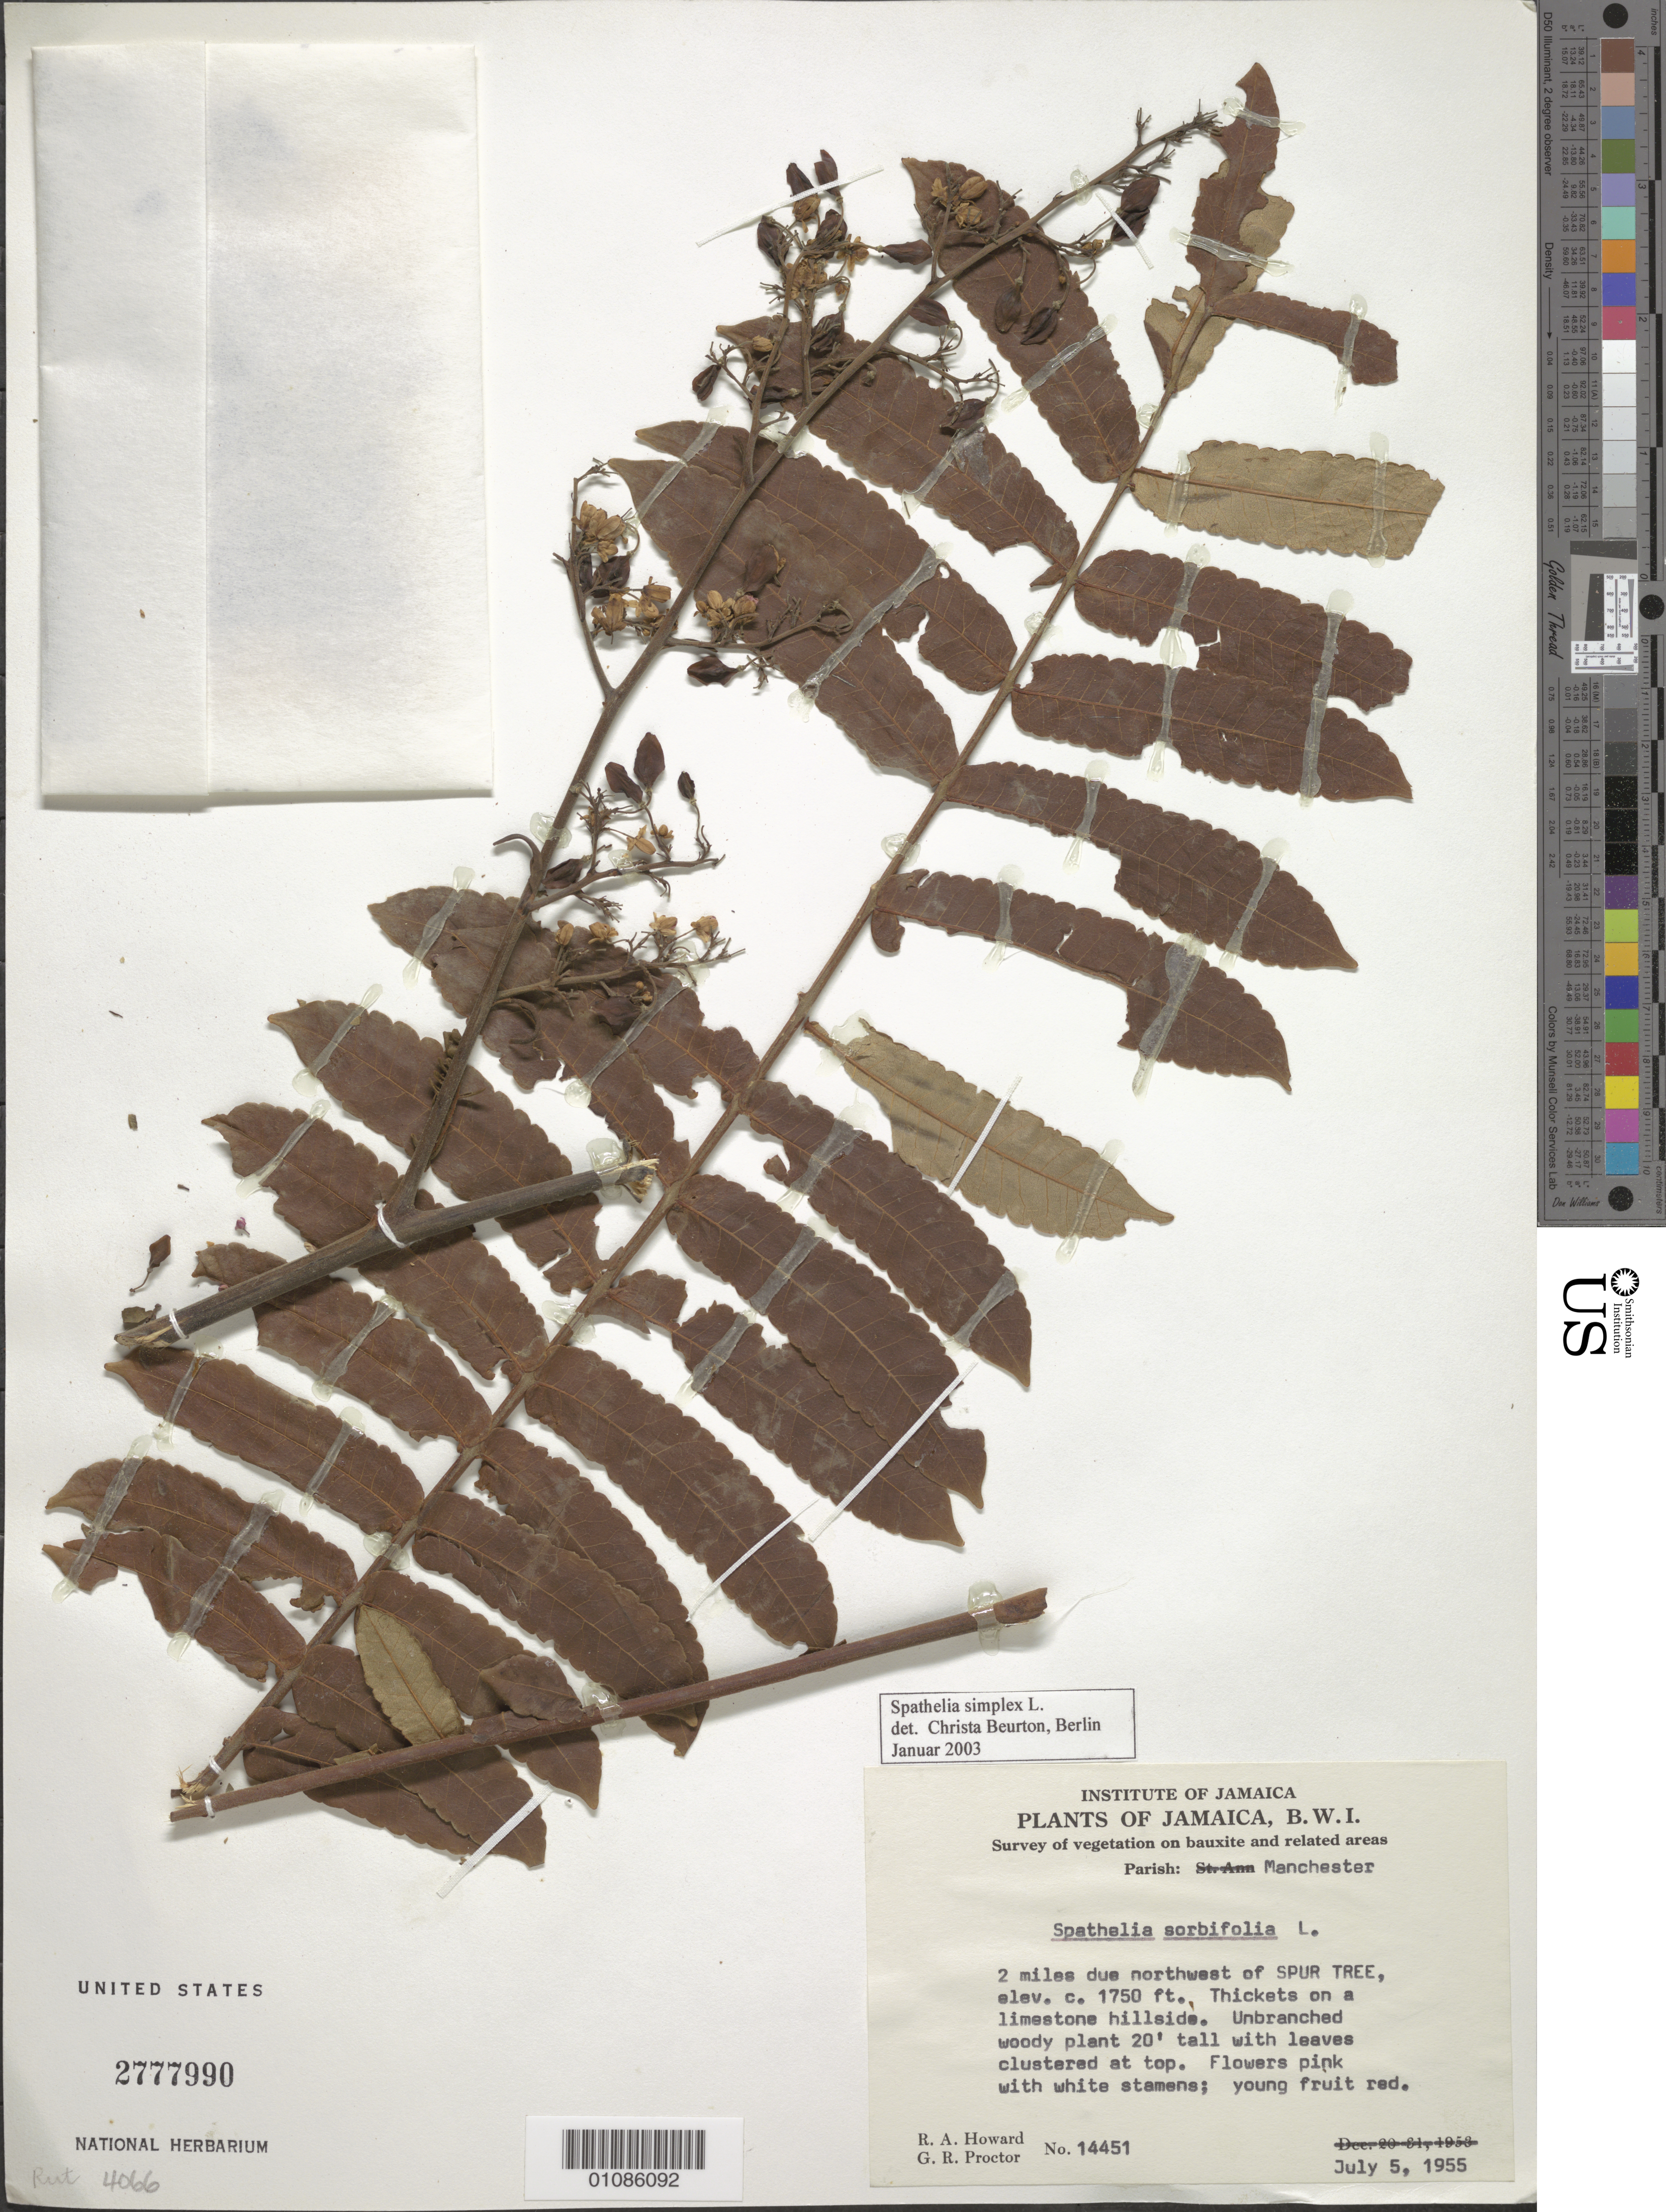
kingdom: Plantae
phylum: Tracheophyta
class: Magnoliopsida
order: Sapindales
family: Rutaceae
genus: Spathelia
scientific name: Spathelia sorbifolia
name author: L.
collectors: R. A. Howard & G. R. Proctor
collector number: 14451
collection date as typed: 05 Jul 1955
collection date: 1955-07-05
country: Jamaica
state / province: Manchester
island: Jamaica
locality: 2 miles due NW of Spur tree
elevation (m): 533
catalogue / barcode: US 2777990